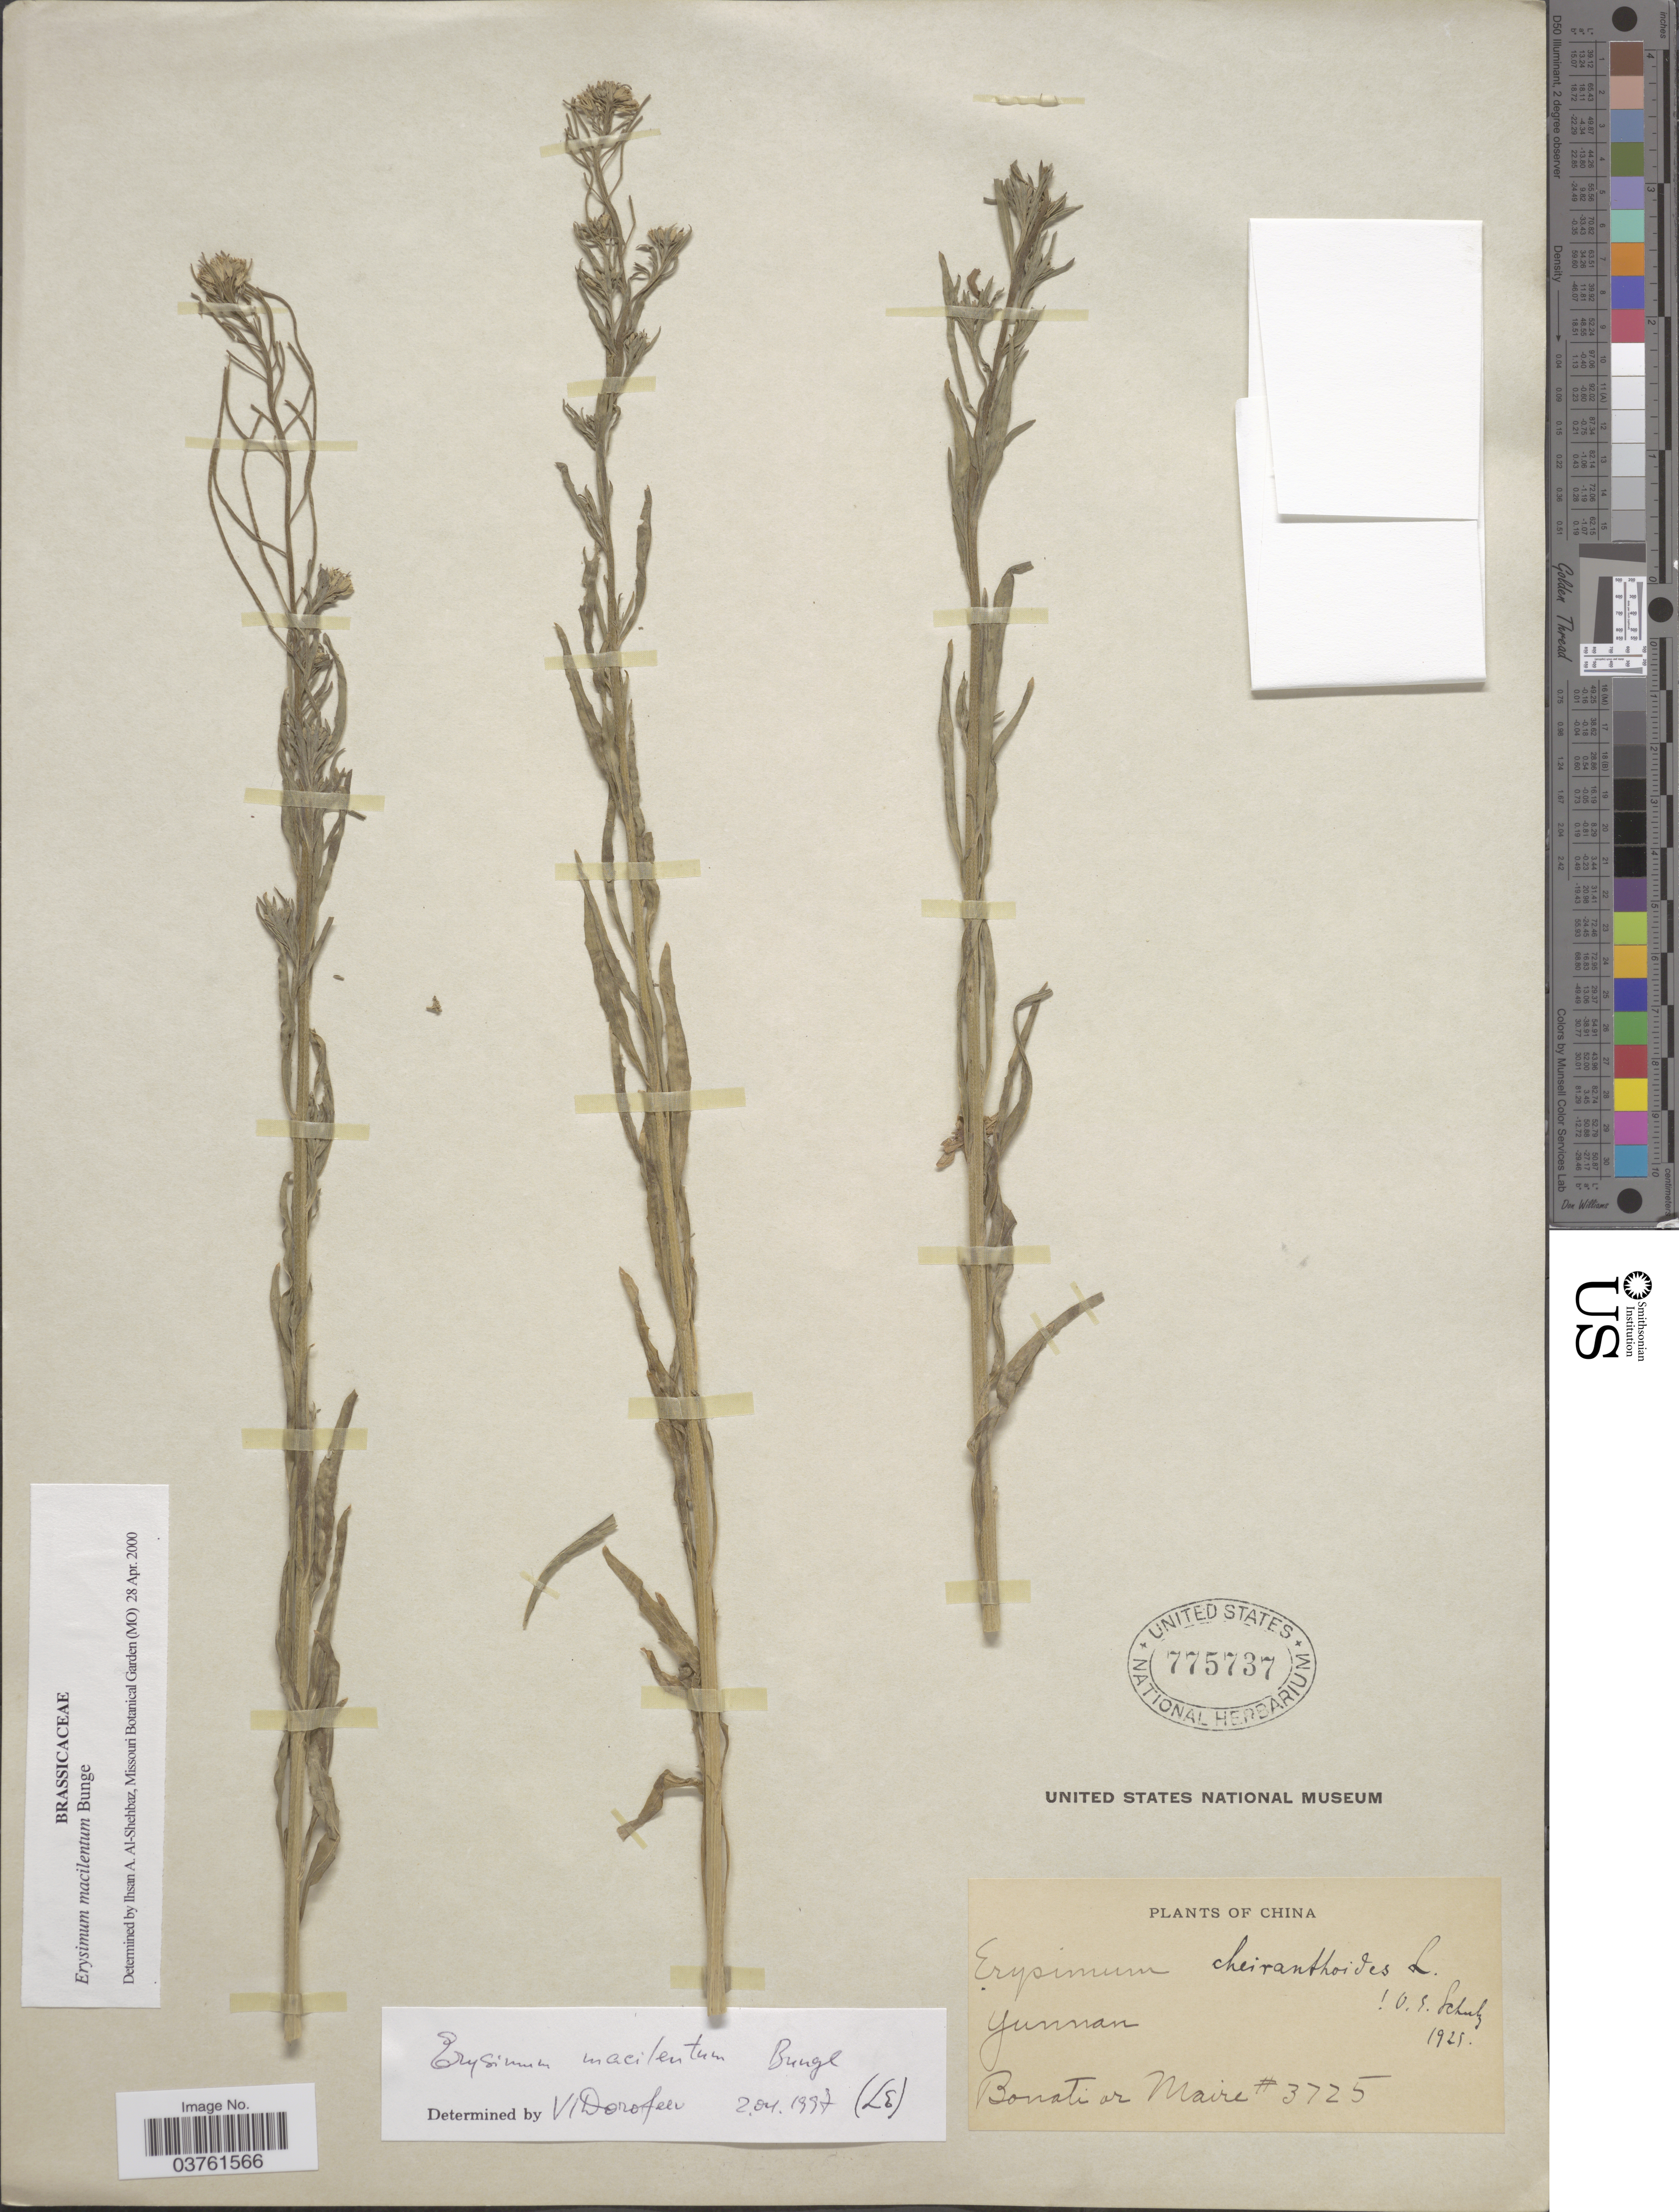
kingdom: Plantae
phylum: Tracheophyta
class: Magnoliopsida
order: Brassicales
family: Brassicaceae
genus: Erysimum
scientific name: Erysimum macilentum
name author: Bunge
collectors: -. Bonati & Maire, --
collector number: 3725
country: China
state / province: Yunnan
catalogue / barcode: US 775737